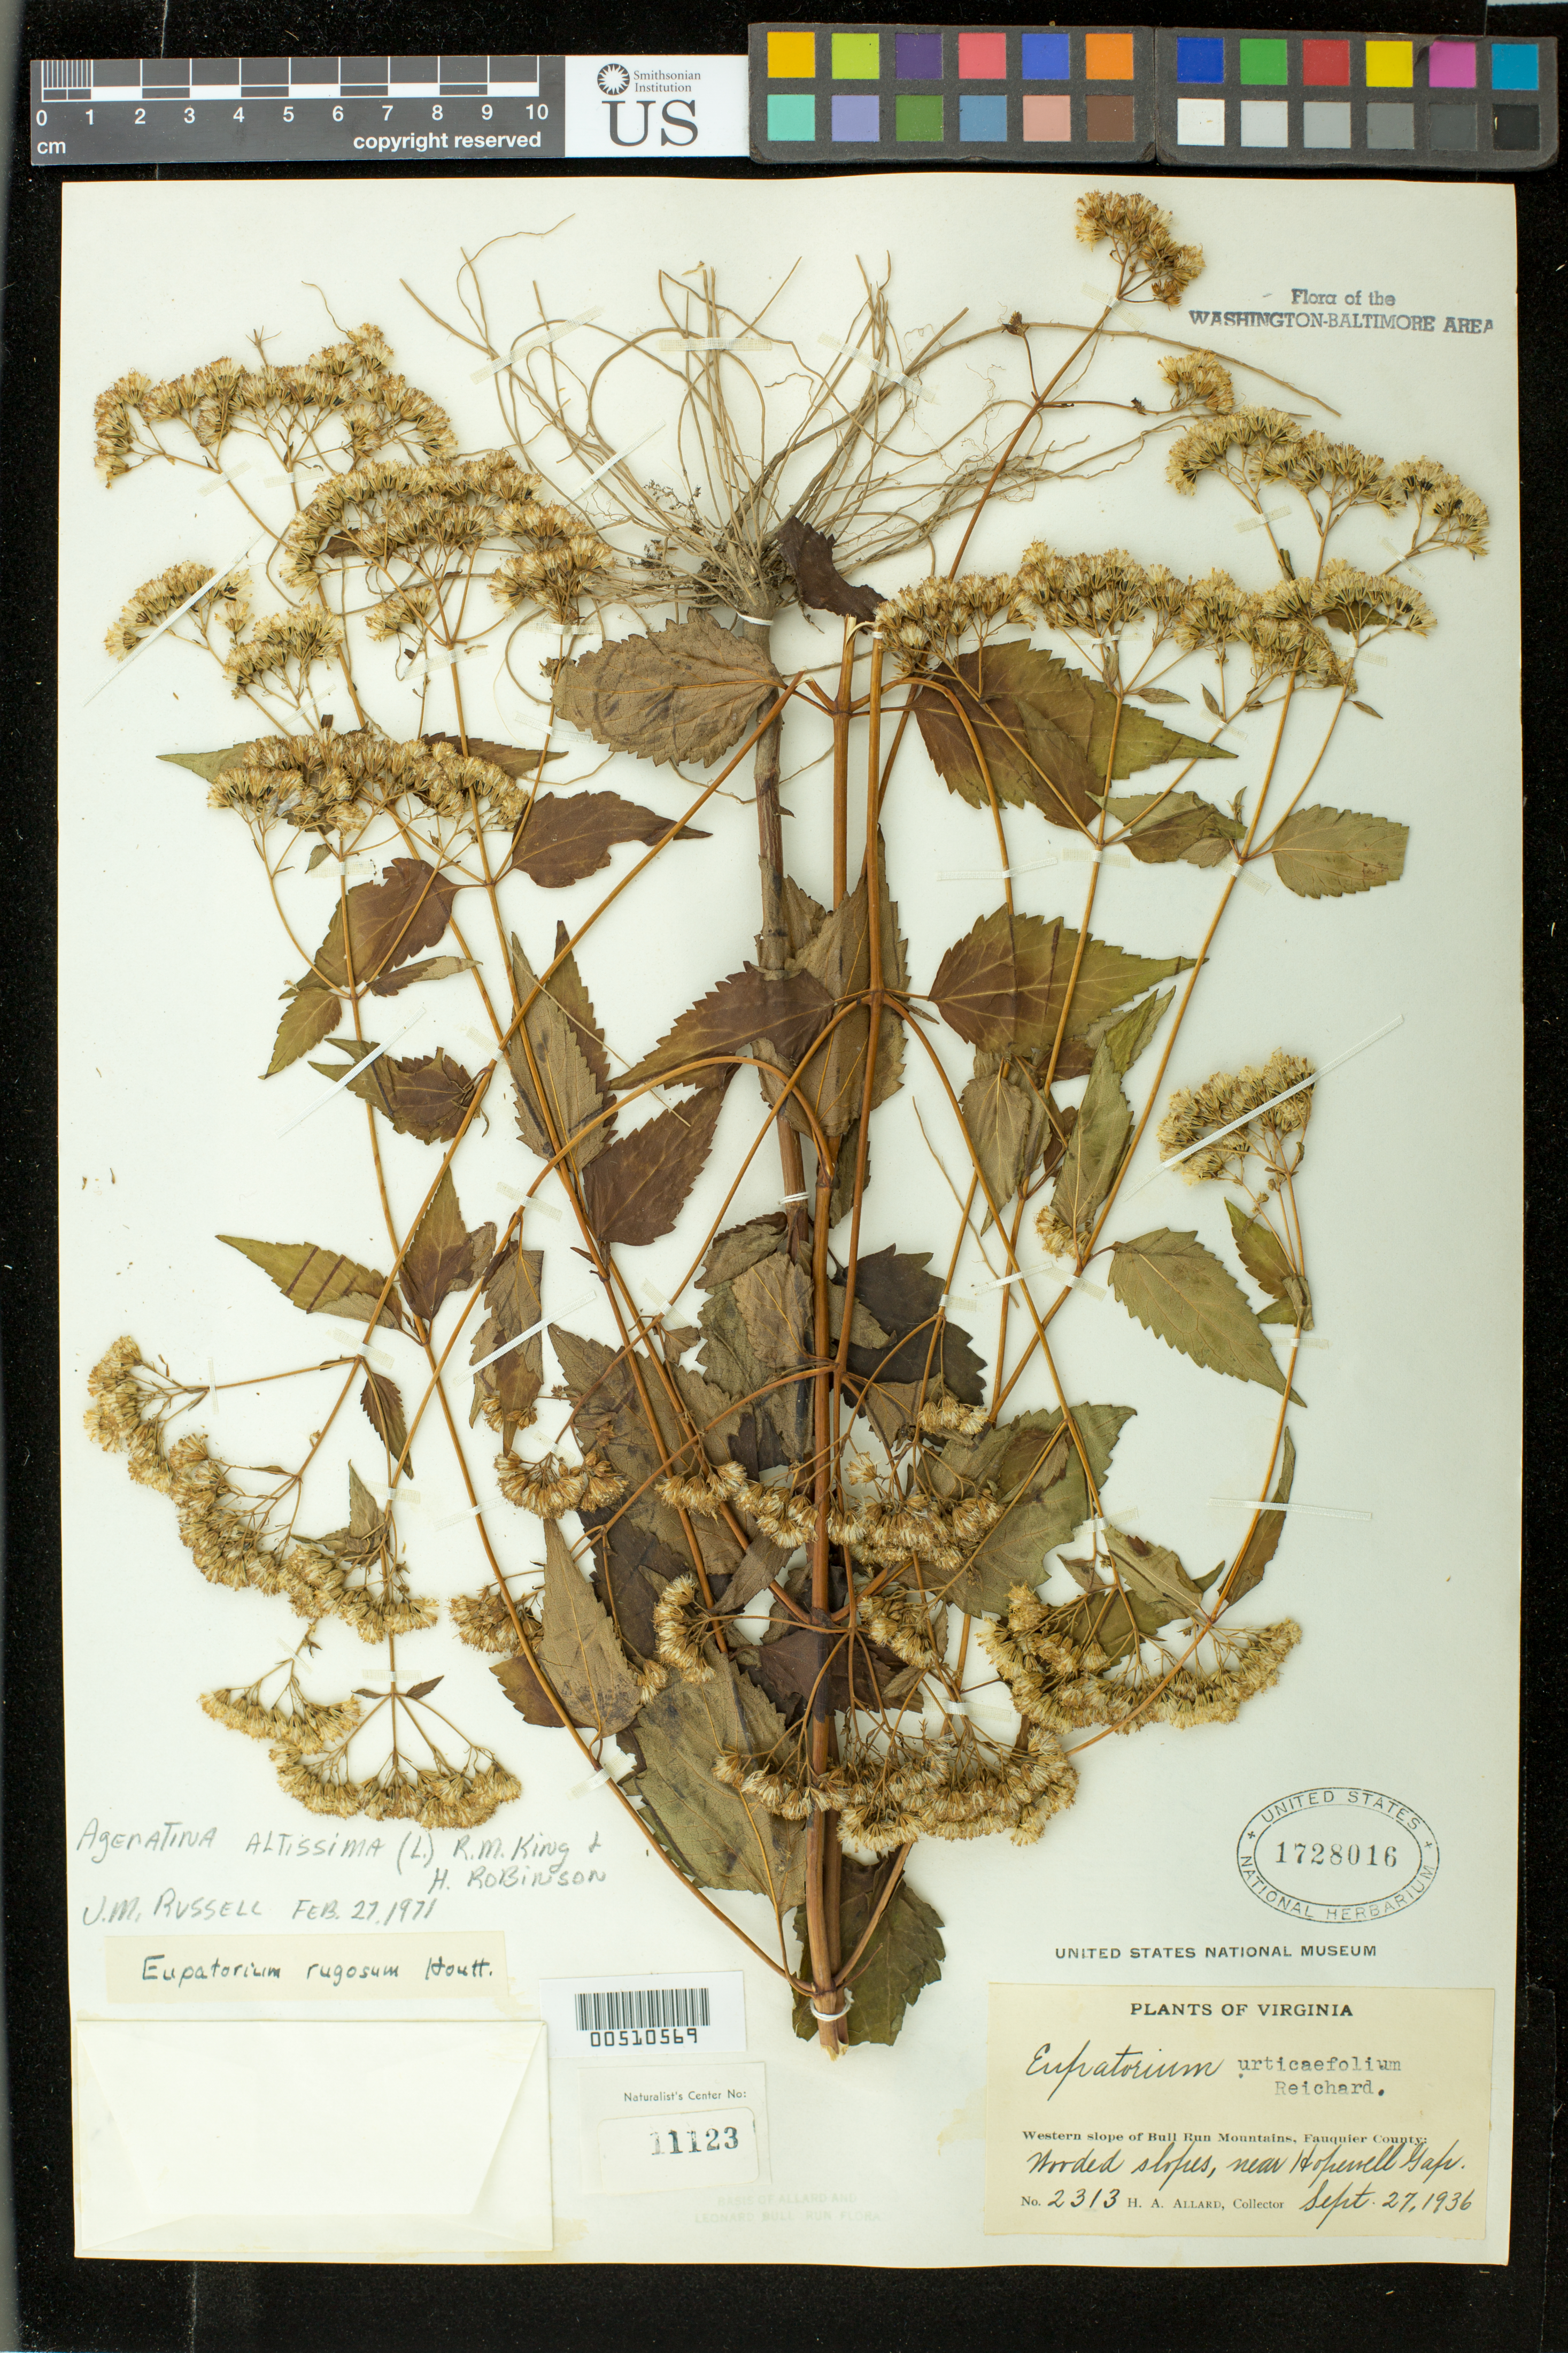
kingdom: Plantae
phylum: Tracheophyta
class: Magnoliopsida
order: Asterales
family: Asteraceae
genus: Ageratina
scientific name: Ageratina altissima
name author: (L.) R.M. King & H. Rob.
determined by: Russell, --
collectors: H. A. Allard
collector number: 2313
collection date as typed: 27 Sep 1936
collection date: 1936-09-27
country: United States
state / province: Virginia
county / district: Fauquier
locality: Near Hopewell Co., west slope of Bull Run Mts. Bull Run Mts.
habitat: wooded slopes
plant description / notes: Specimens returned from Naturalist Center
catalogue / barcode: US 1728016